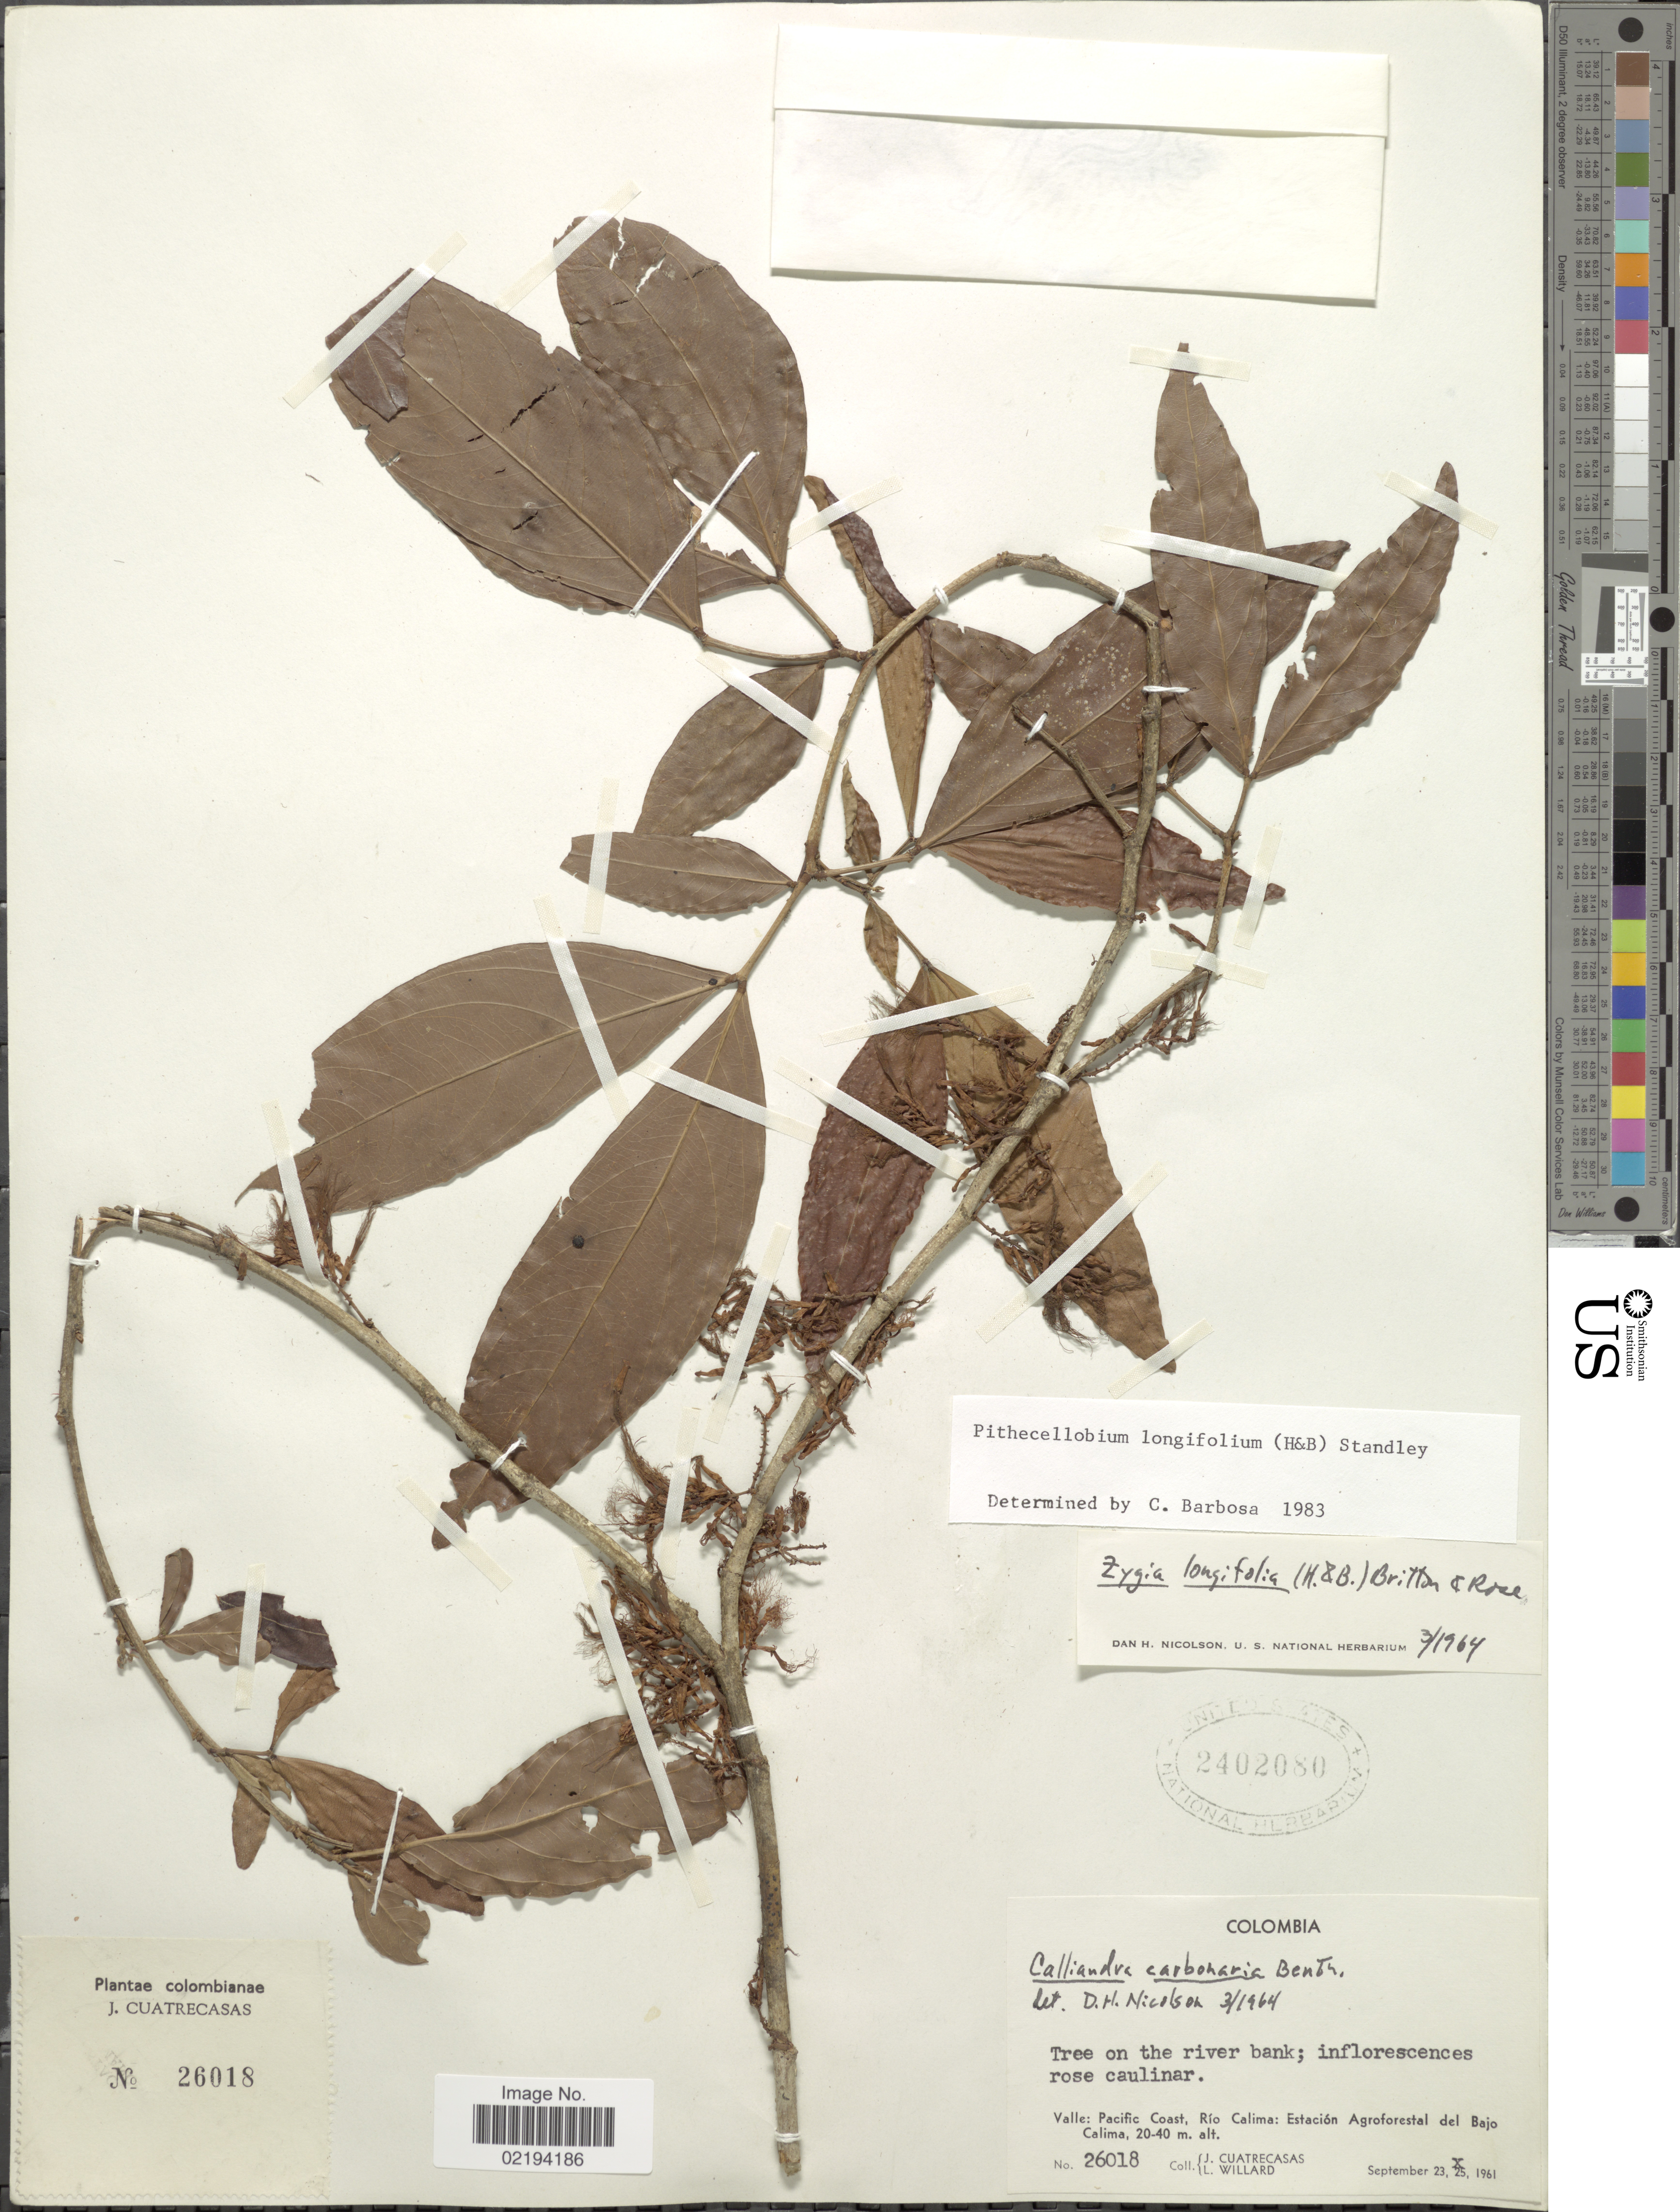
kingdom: Plantae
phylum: Tracheophyta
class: Magnoliopsida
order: Fabales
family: Fabaceae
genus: Zygia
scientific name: Zygia longifolia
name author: (Willd.) Britton & Rose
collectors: J. Cuatrecasas & L. Willard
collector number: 26018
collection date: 1961-09-23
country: Colombia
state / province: Valle del Cauca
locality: Tree on the river bank, Valle: Pacific Coast, Río Calima: estación Agroforestal del Bajo Calima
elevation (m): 20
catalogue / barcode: US 2402080